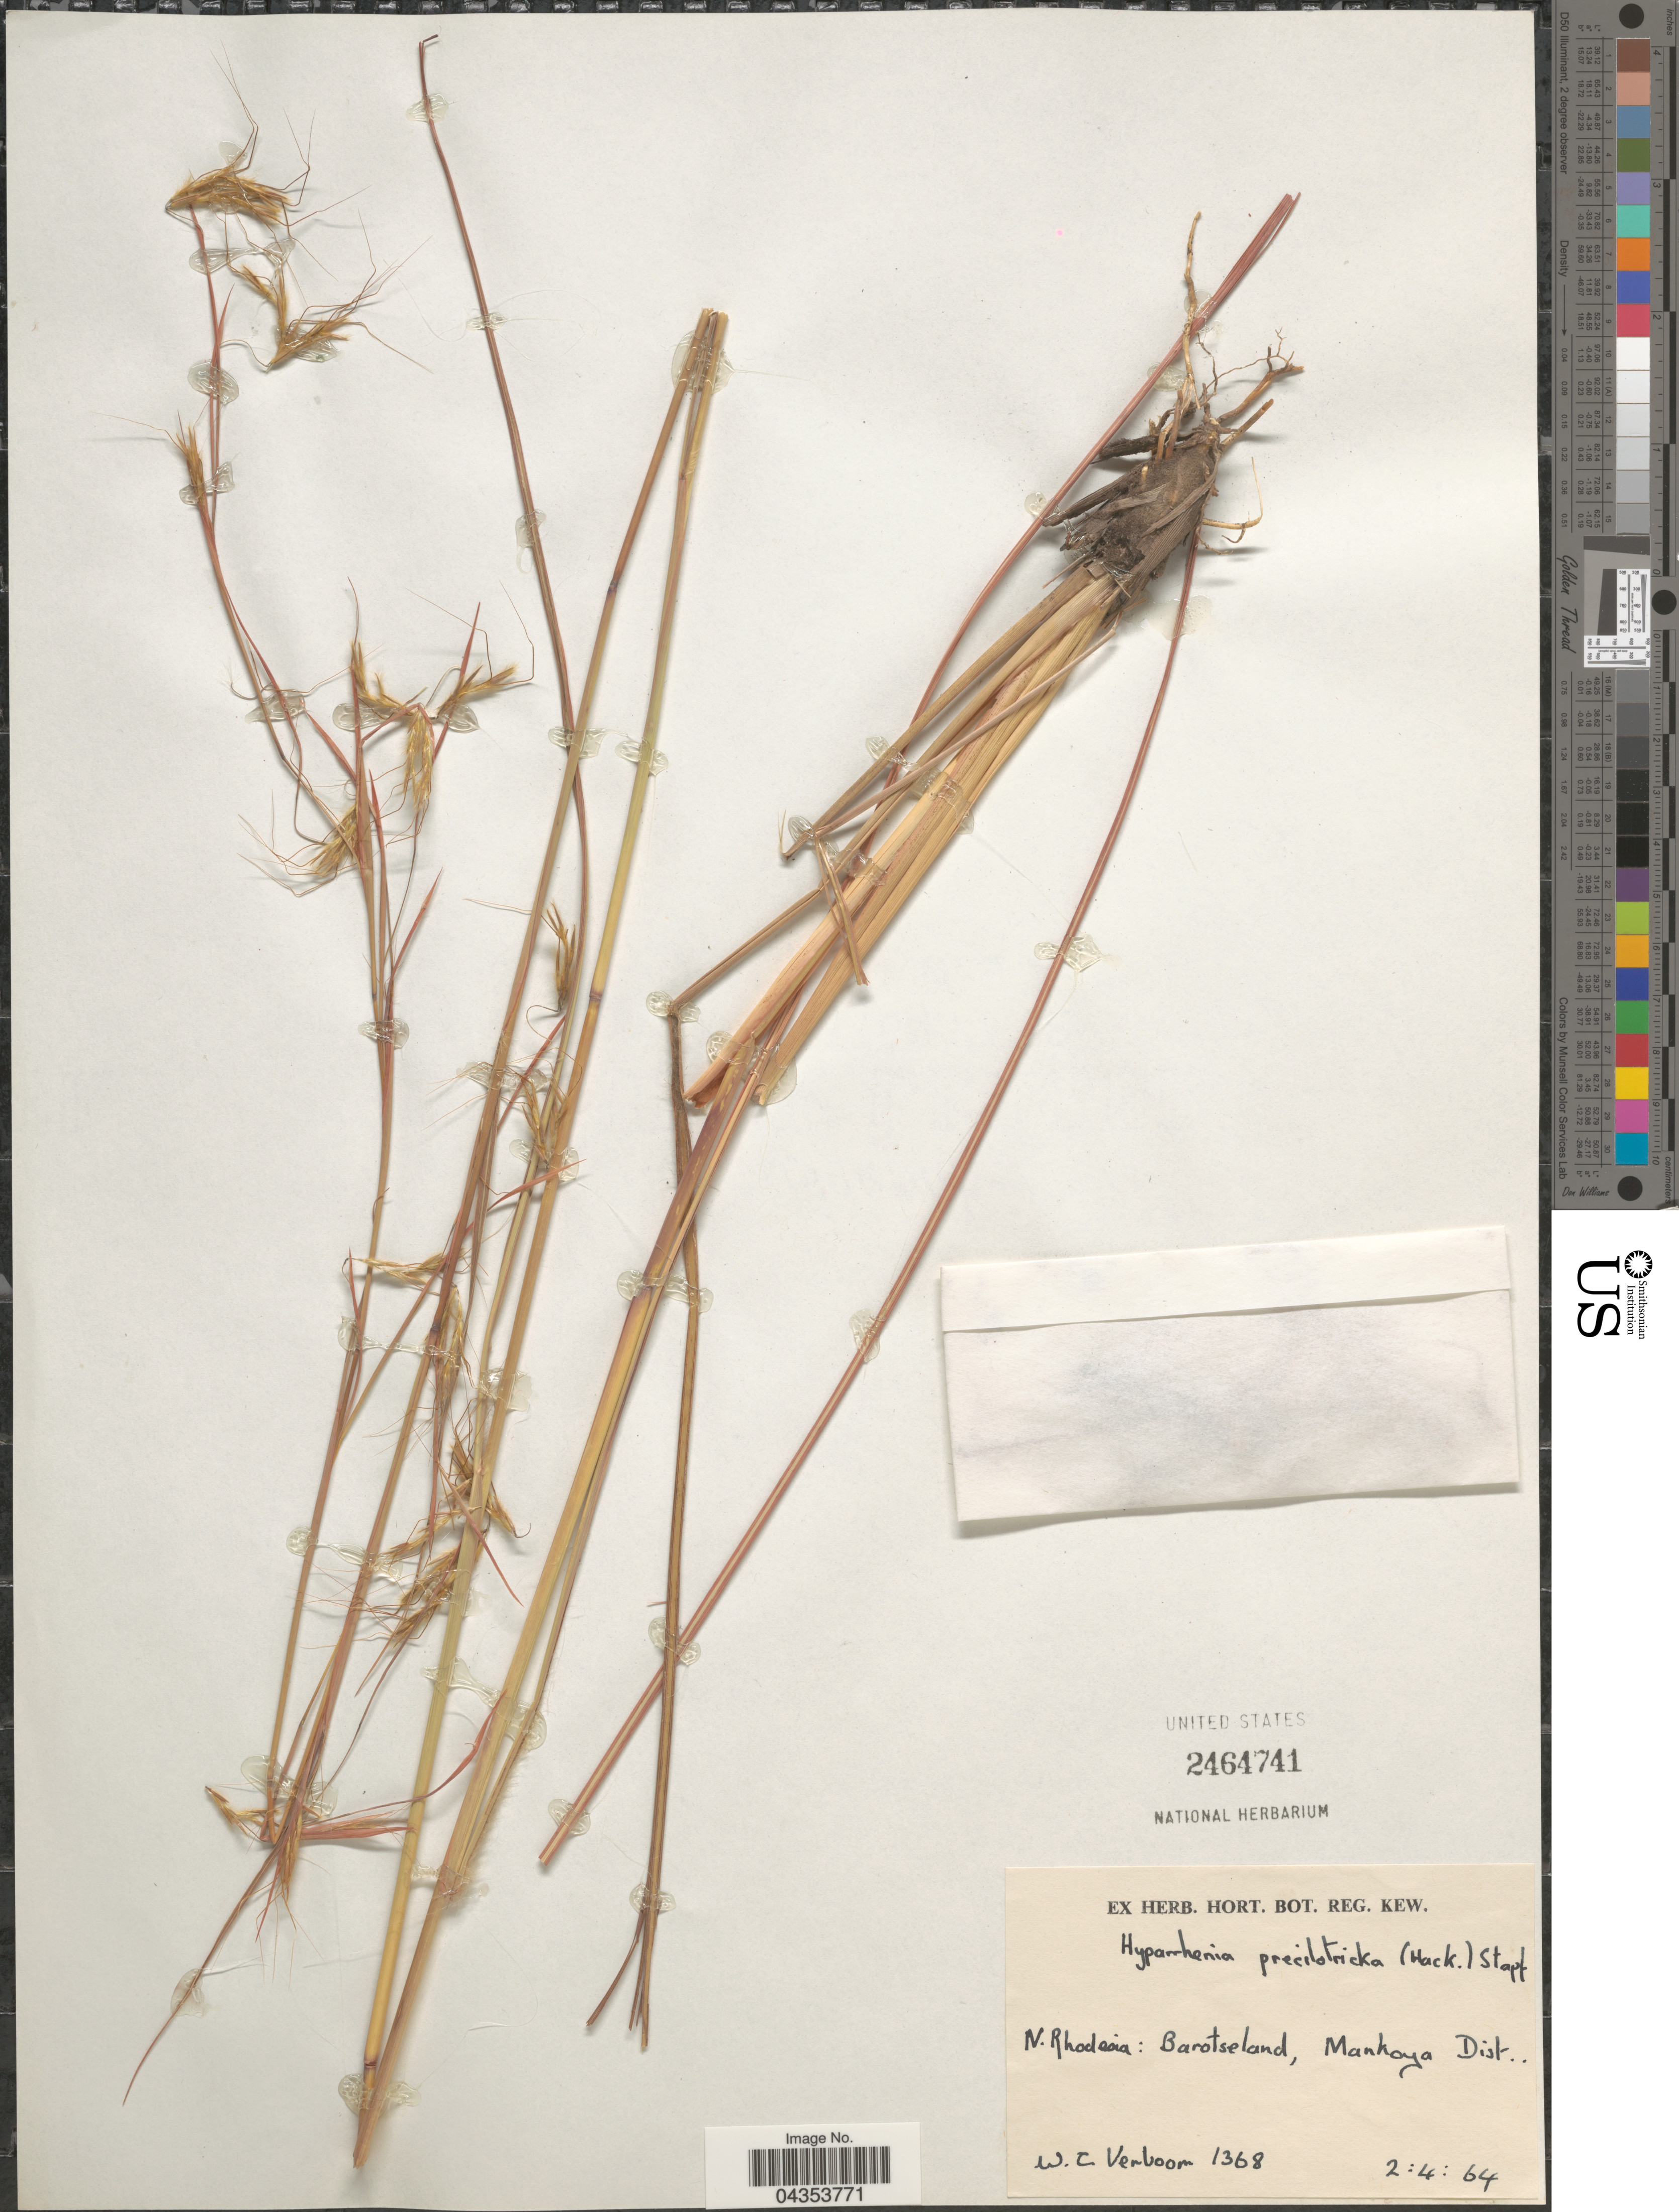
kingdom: Plantae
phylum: Tracheophyta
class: Liliopsida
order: Poales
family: Poaceae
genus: Hyparrhenia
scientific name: Hyparrhenia poecilotricha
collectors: W. Verboom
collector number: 1368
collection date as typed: Transcribed d/m/y: 2/4/64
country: Zambia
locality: N. Rhodesia: Barotseland, Mankoya Dist.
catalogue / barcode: US 2464741